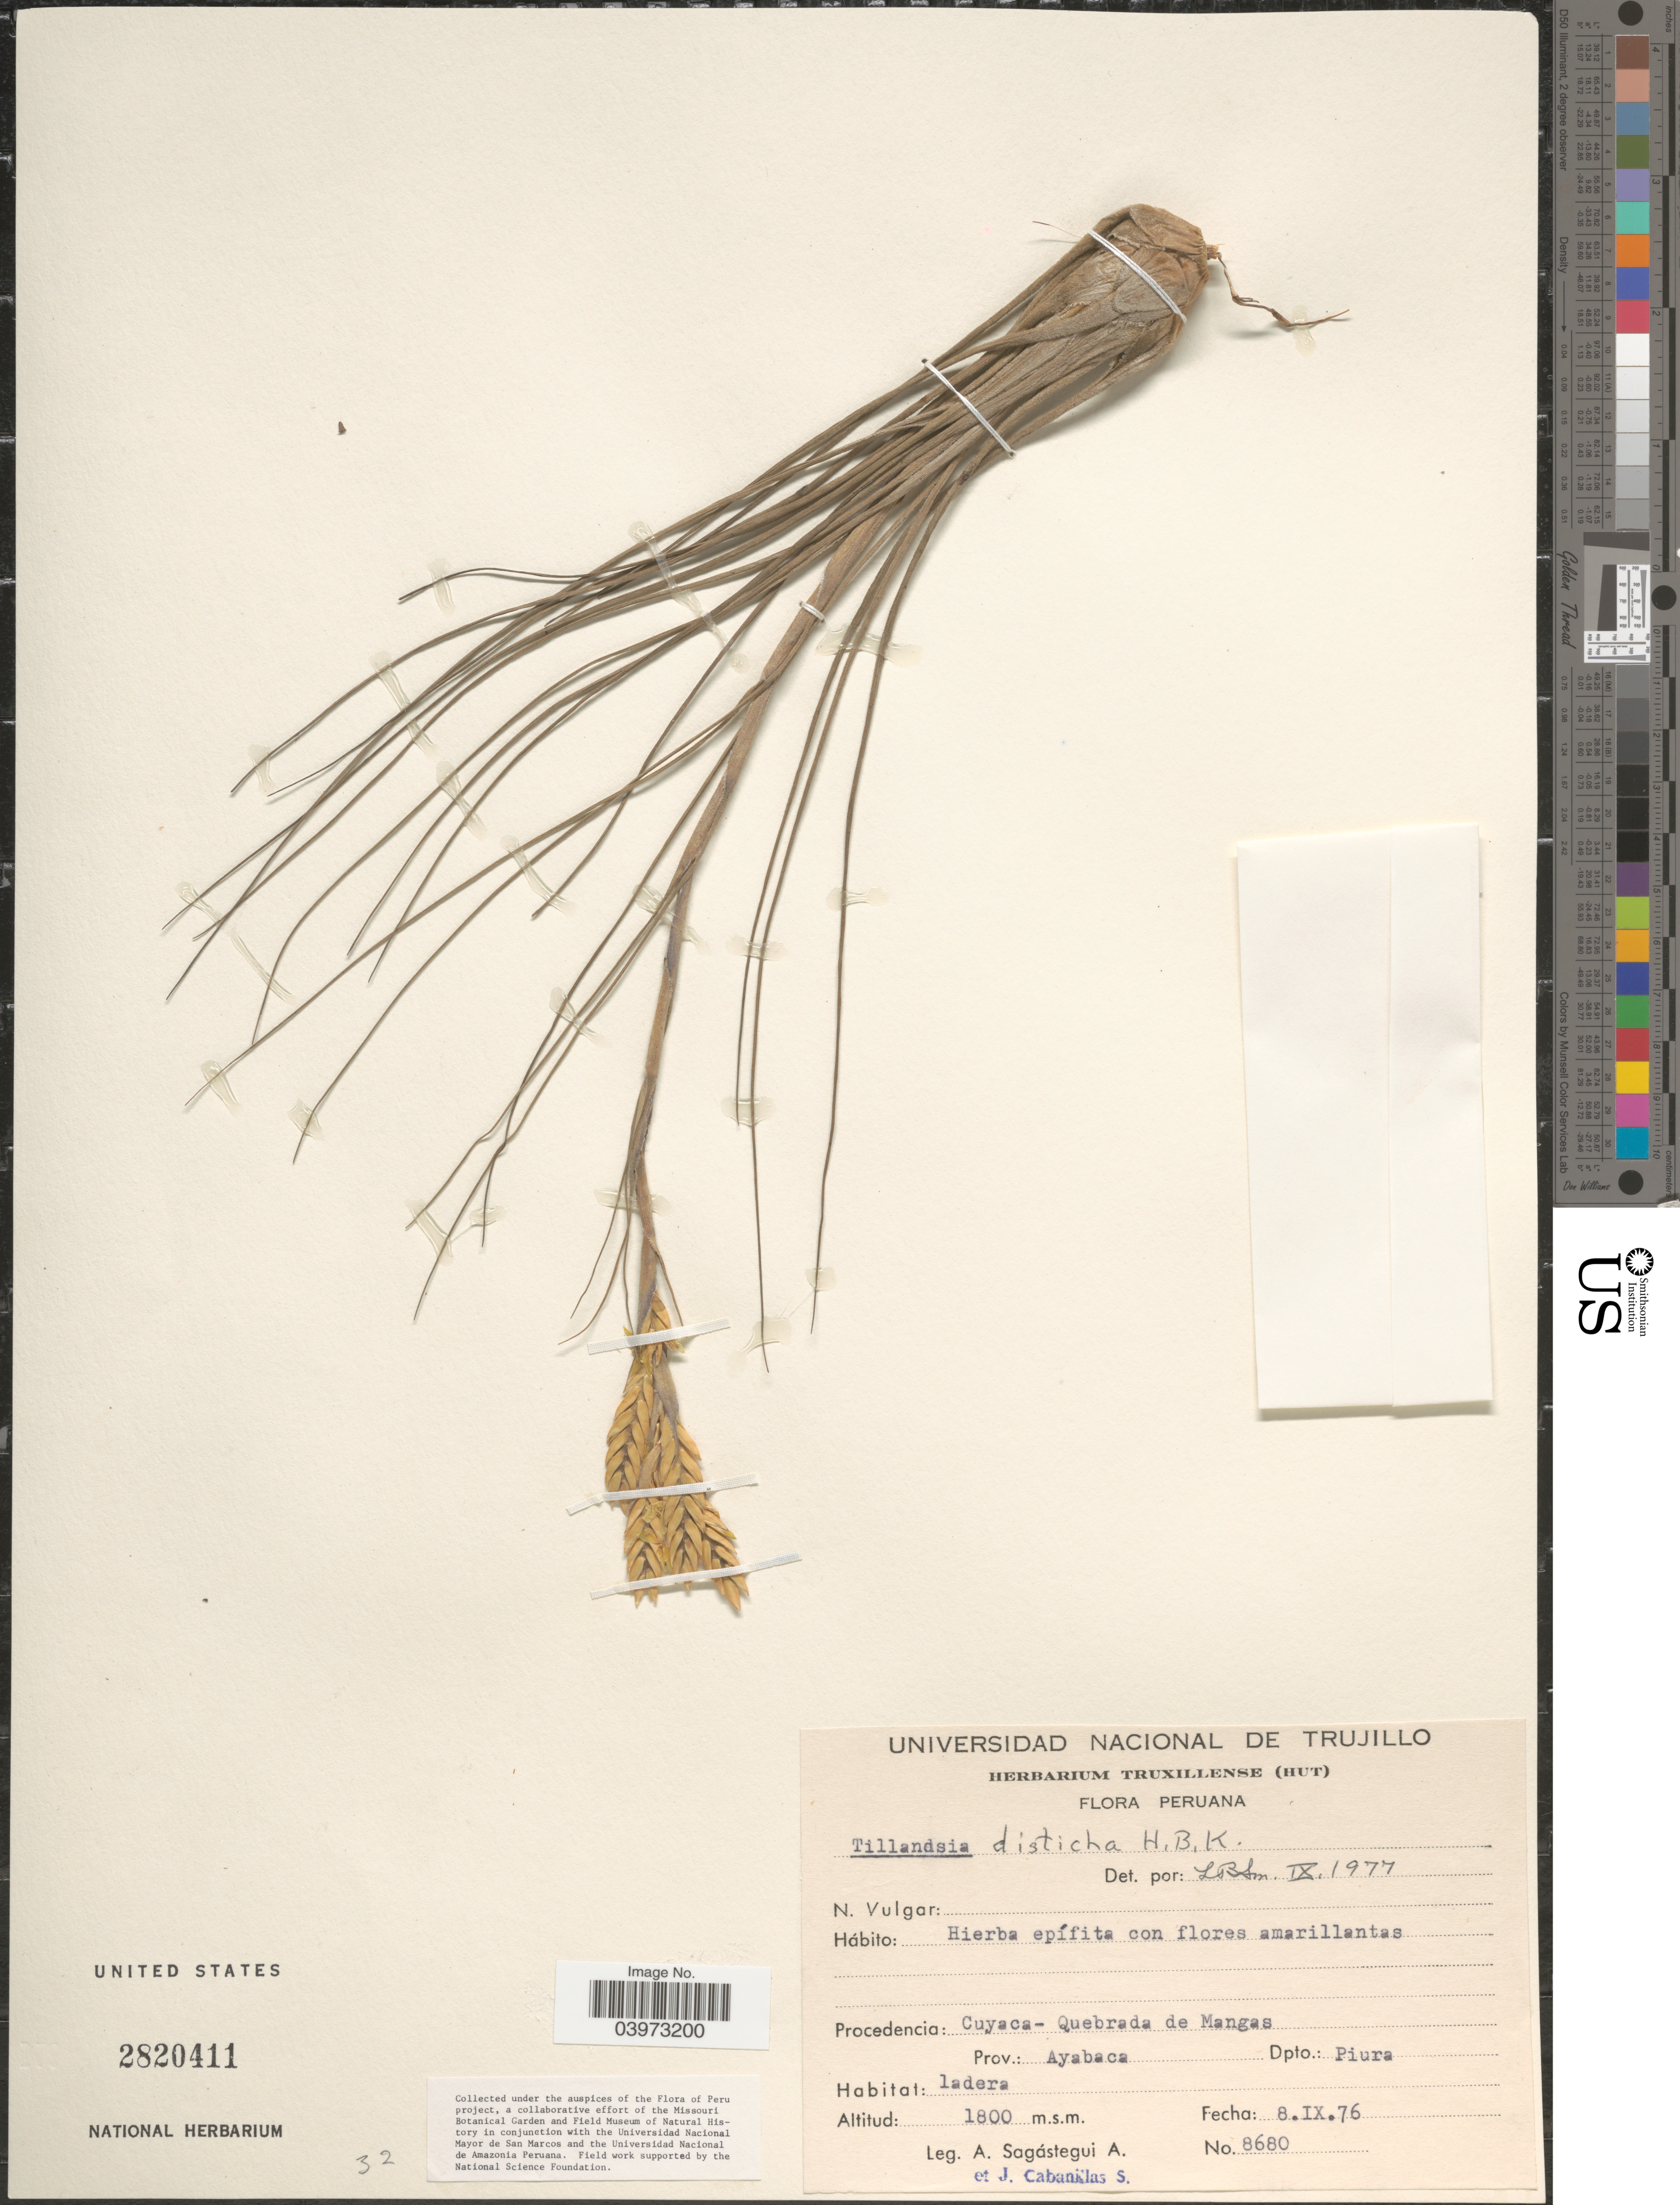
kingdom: Plantae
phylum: Tracheophyta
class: Liliopsida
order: Poales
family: Bromeliaceae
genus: Tillandsia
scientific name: Tillandsia disticha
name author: Kunth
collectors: A. Sagástegui A. & J. Cabanillas S.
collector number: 8680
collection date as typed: Transcribed d/m/y: 8/9/76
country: Peru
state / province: Piura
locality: Cuyaca- Quebrada de Mangas. Prov. Ayabaca. Dpto.: Piura.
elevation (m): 1800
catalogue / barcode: US 2820411